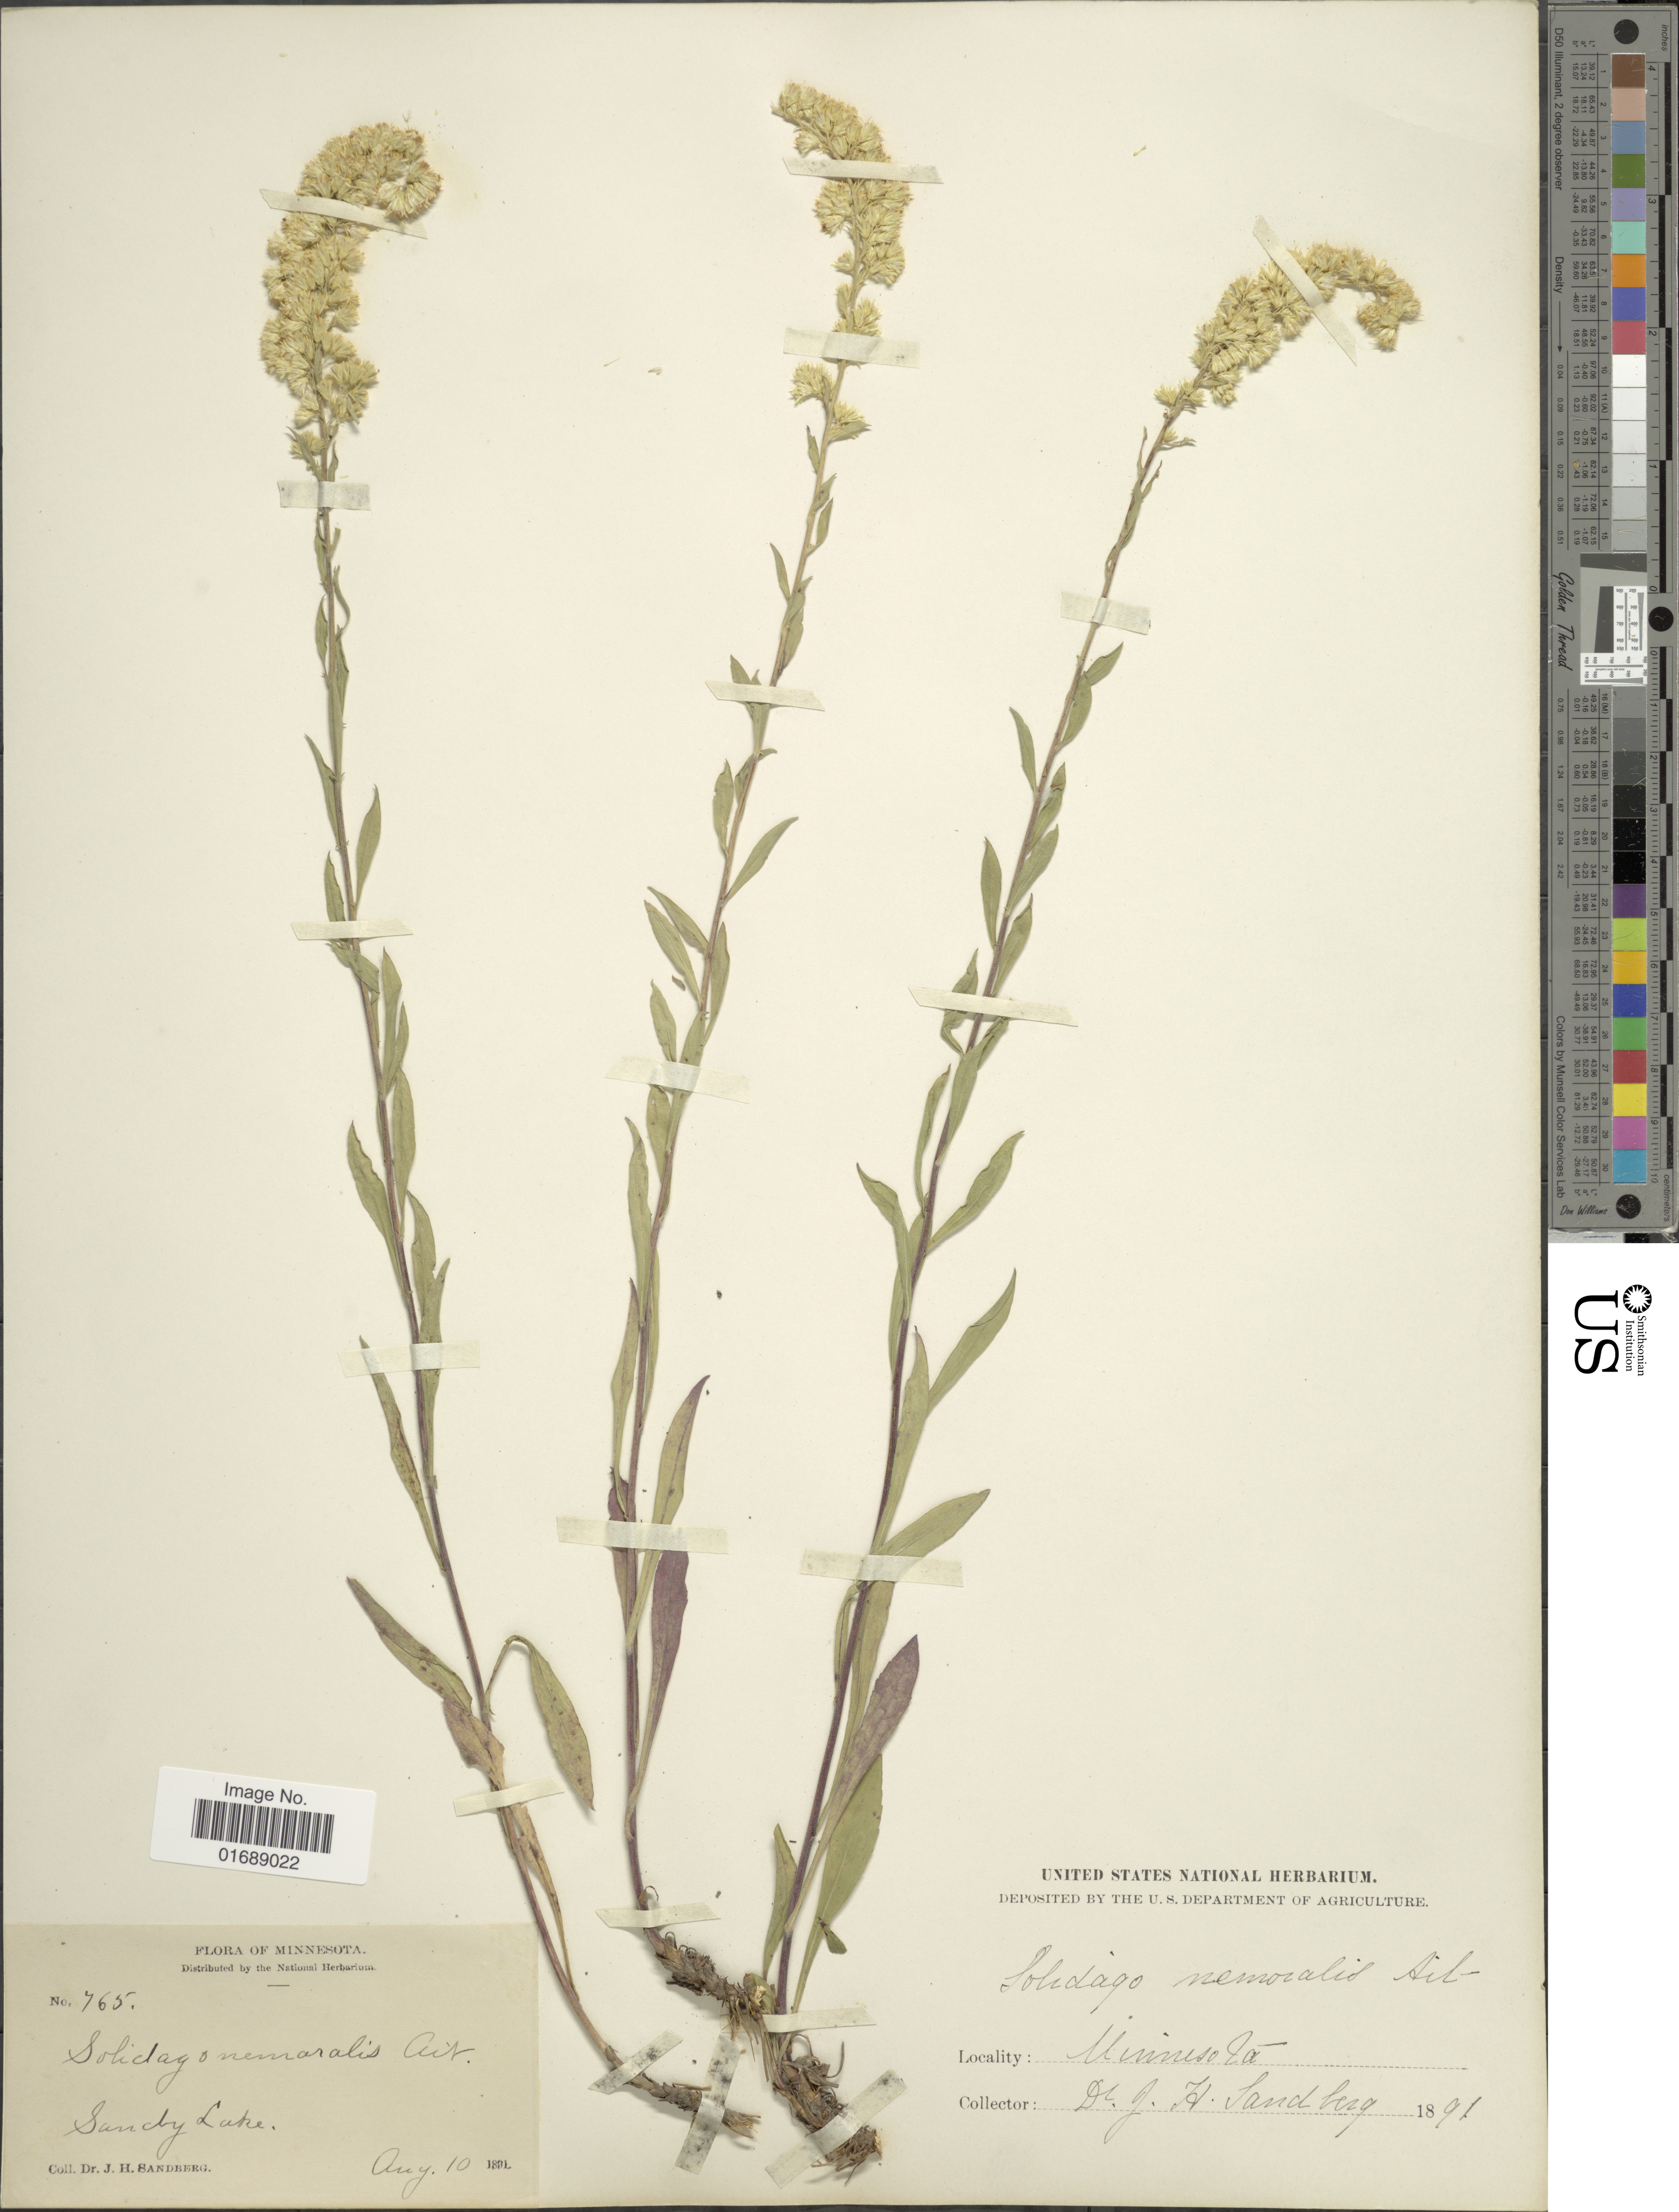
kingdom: Plantae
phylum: Tracheophyta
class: Magnoliopsida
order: Asterales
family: Asteraceae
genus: Solidago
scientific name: Solidago nemoralis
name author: Aiton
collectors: J. H. Sandberg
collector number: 765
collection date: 1891-08-10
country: United States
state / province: Minnesota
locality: Sandy Lake